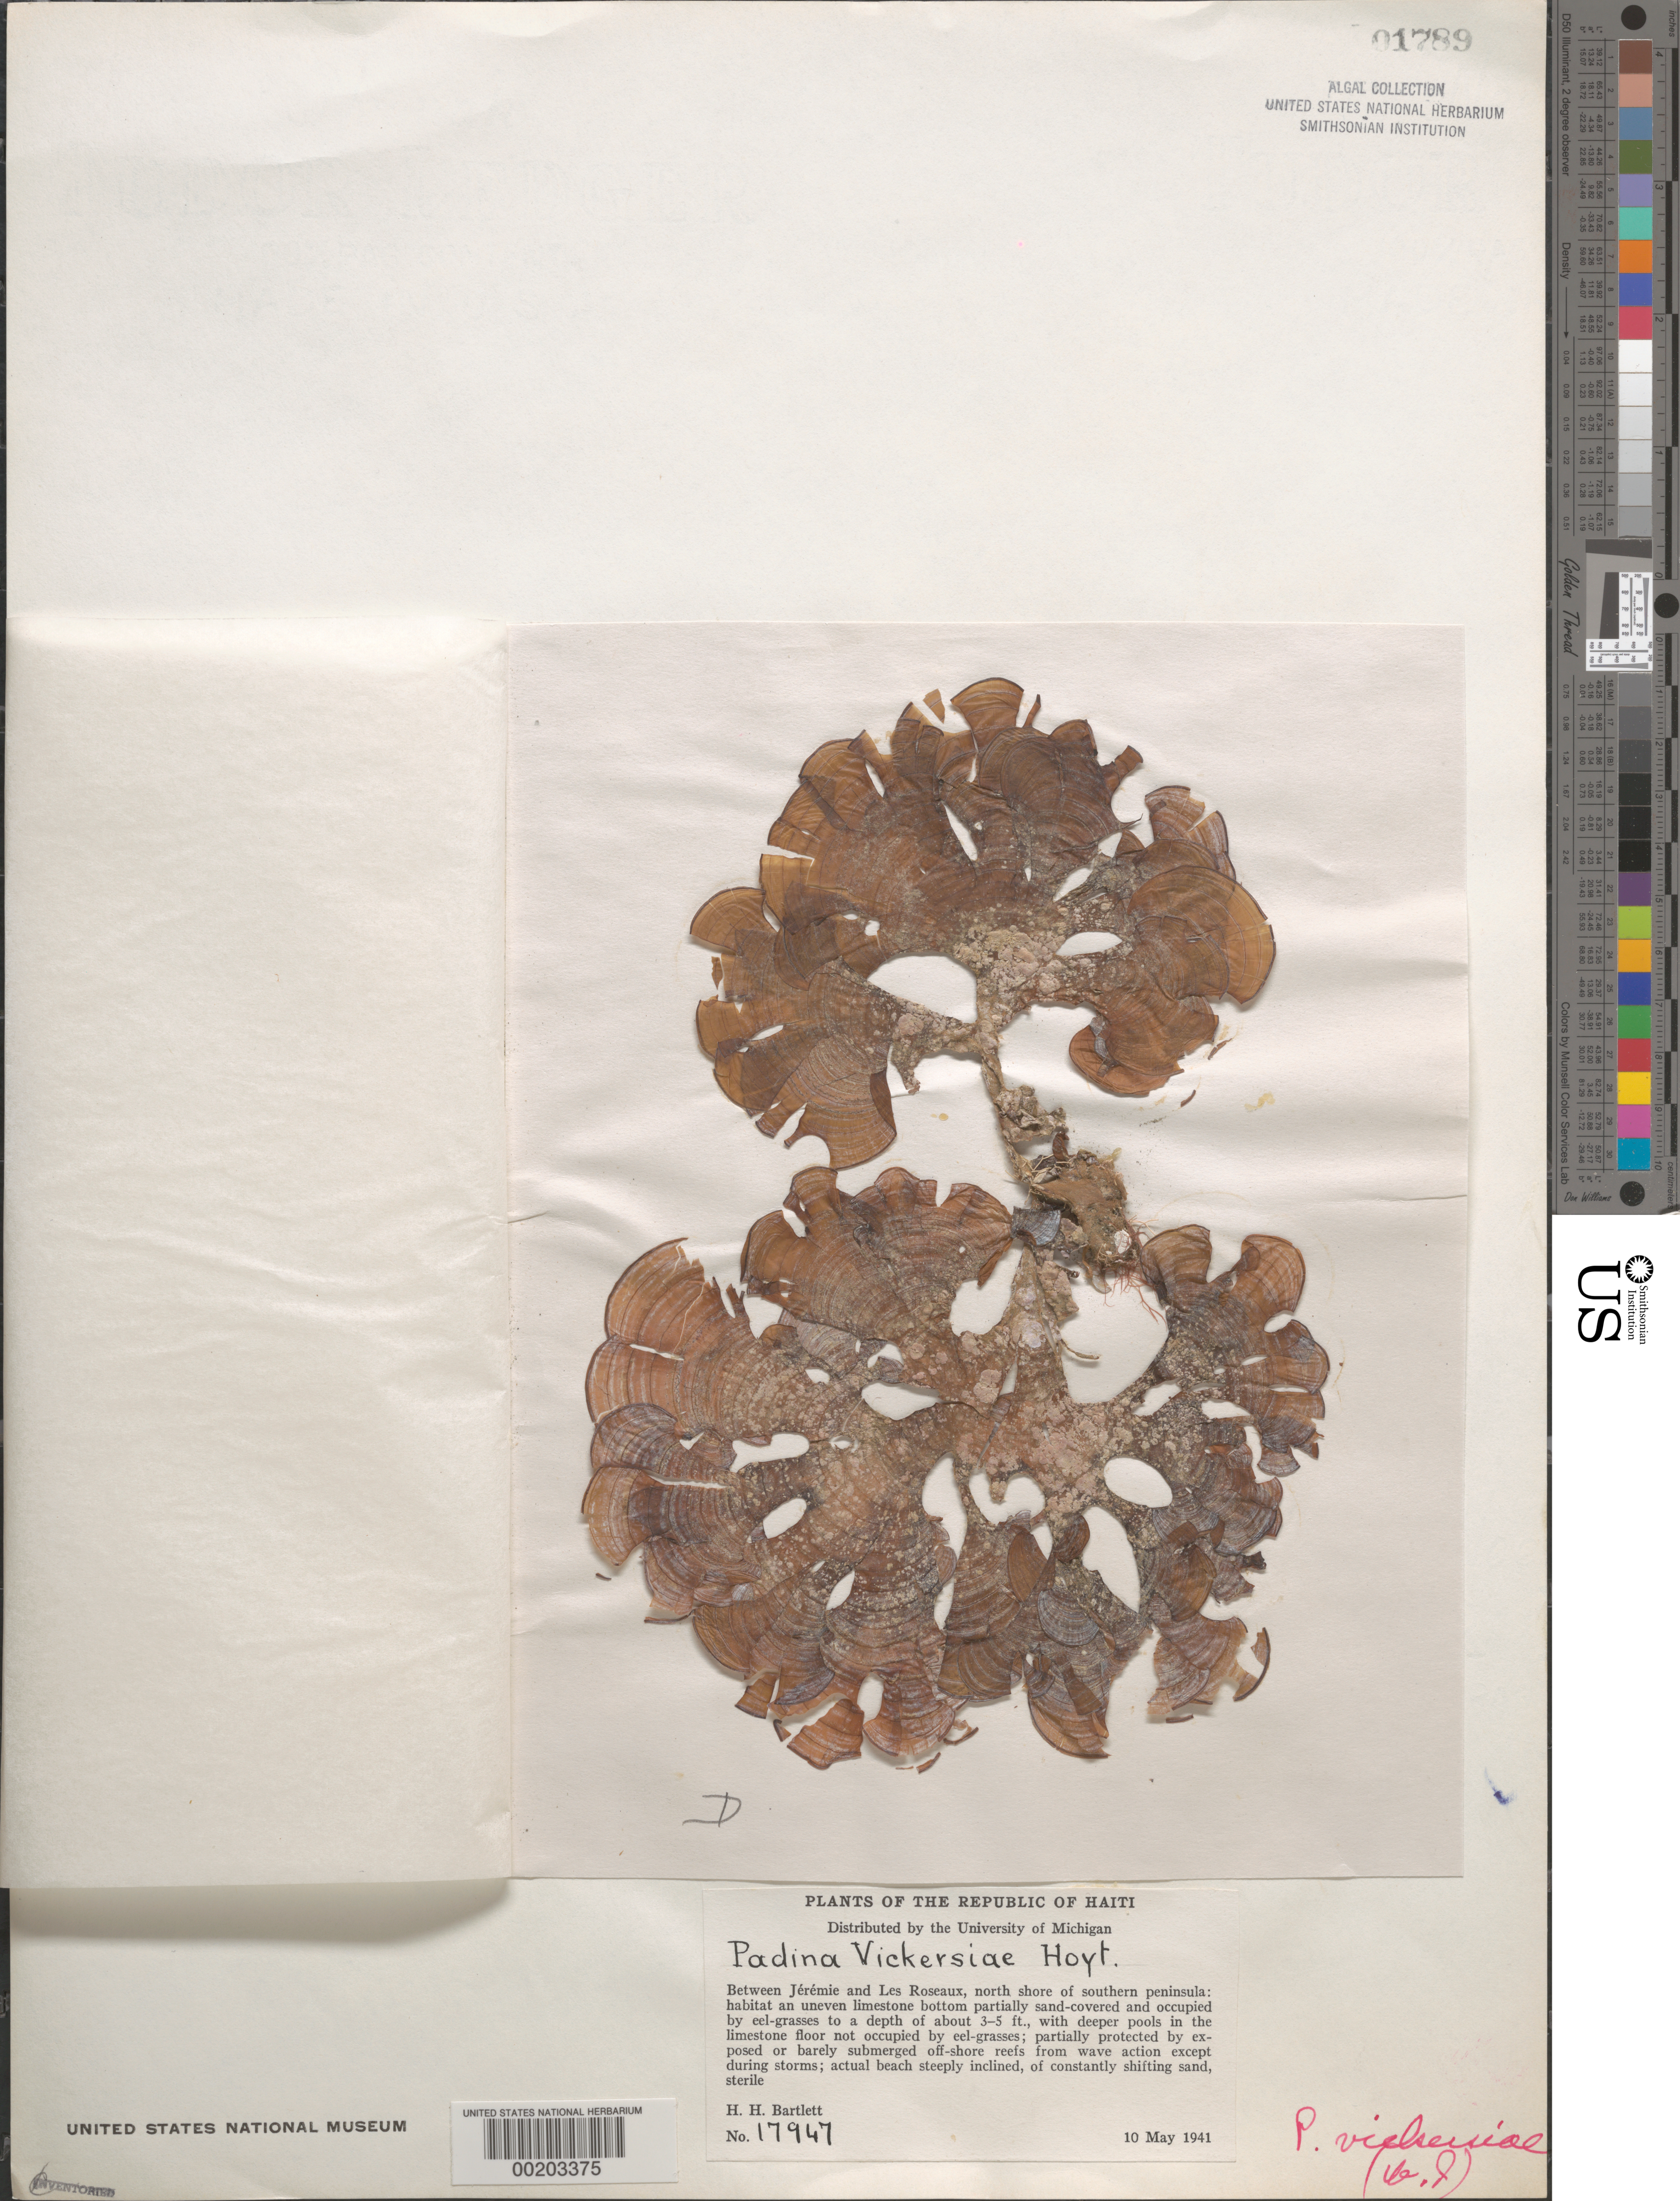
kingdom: Chromista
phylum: Ochrophyta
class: Phaeophyceae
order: Dictyotales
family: Dictyotaceae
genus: Padina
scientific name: Padina gymnospora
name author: (Kütz.) O.G. Sond.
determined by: Algae name updating Project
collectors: H. H. Bartlett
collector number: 17947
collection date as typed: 10 May 1941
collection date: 1941-05-10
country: Haiti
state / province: Sud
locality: Between Jeremie and Les Roseaux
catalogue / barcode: US 1789